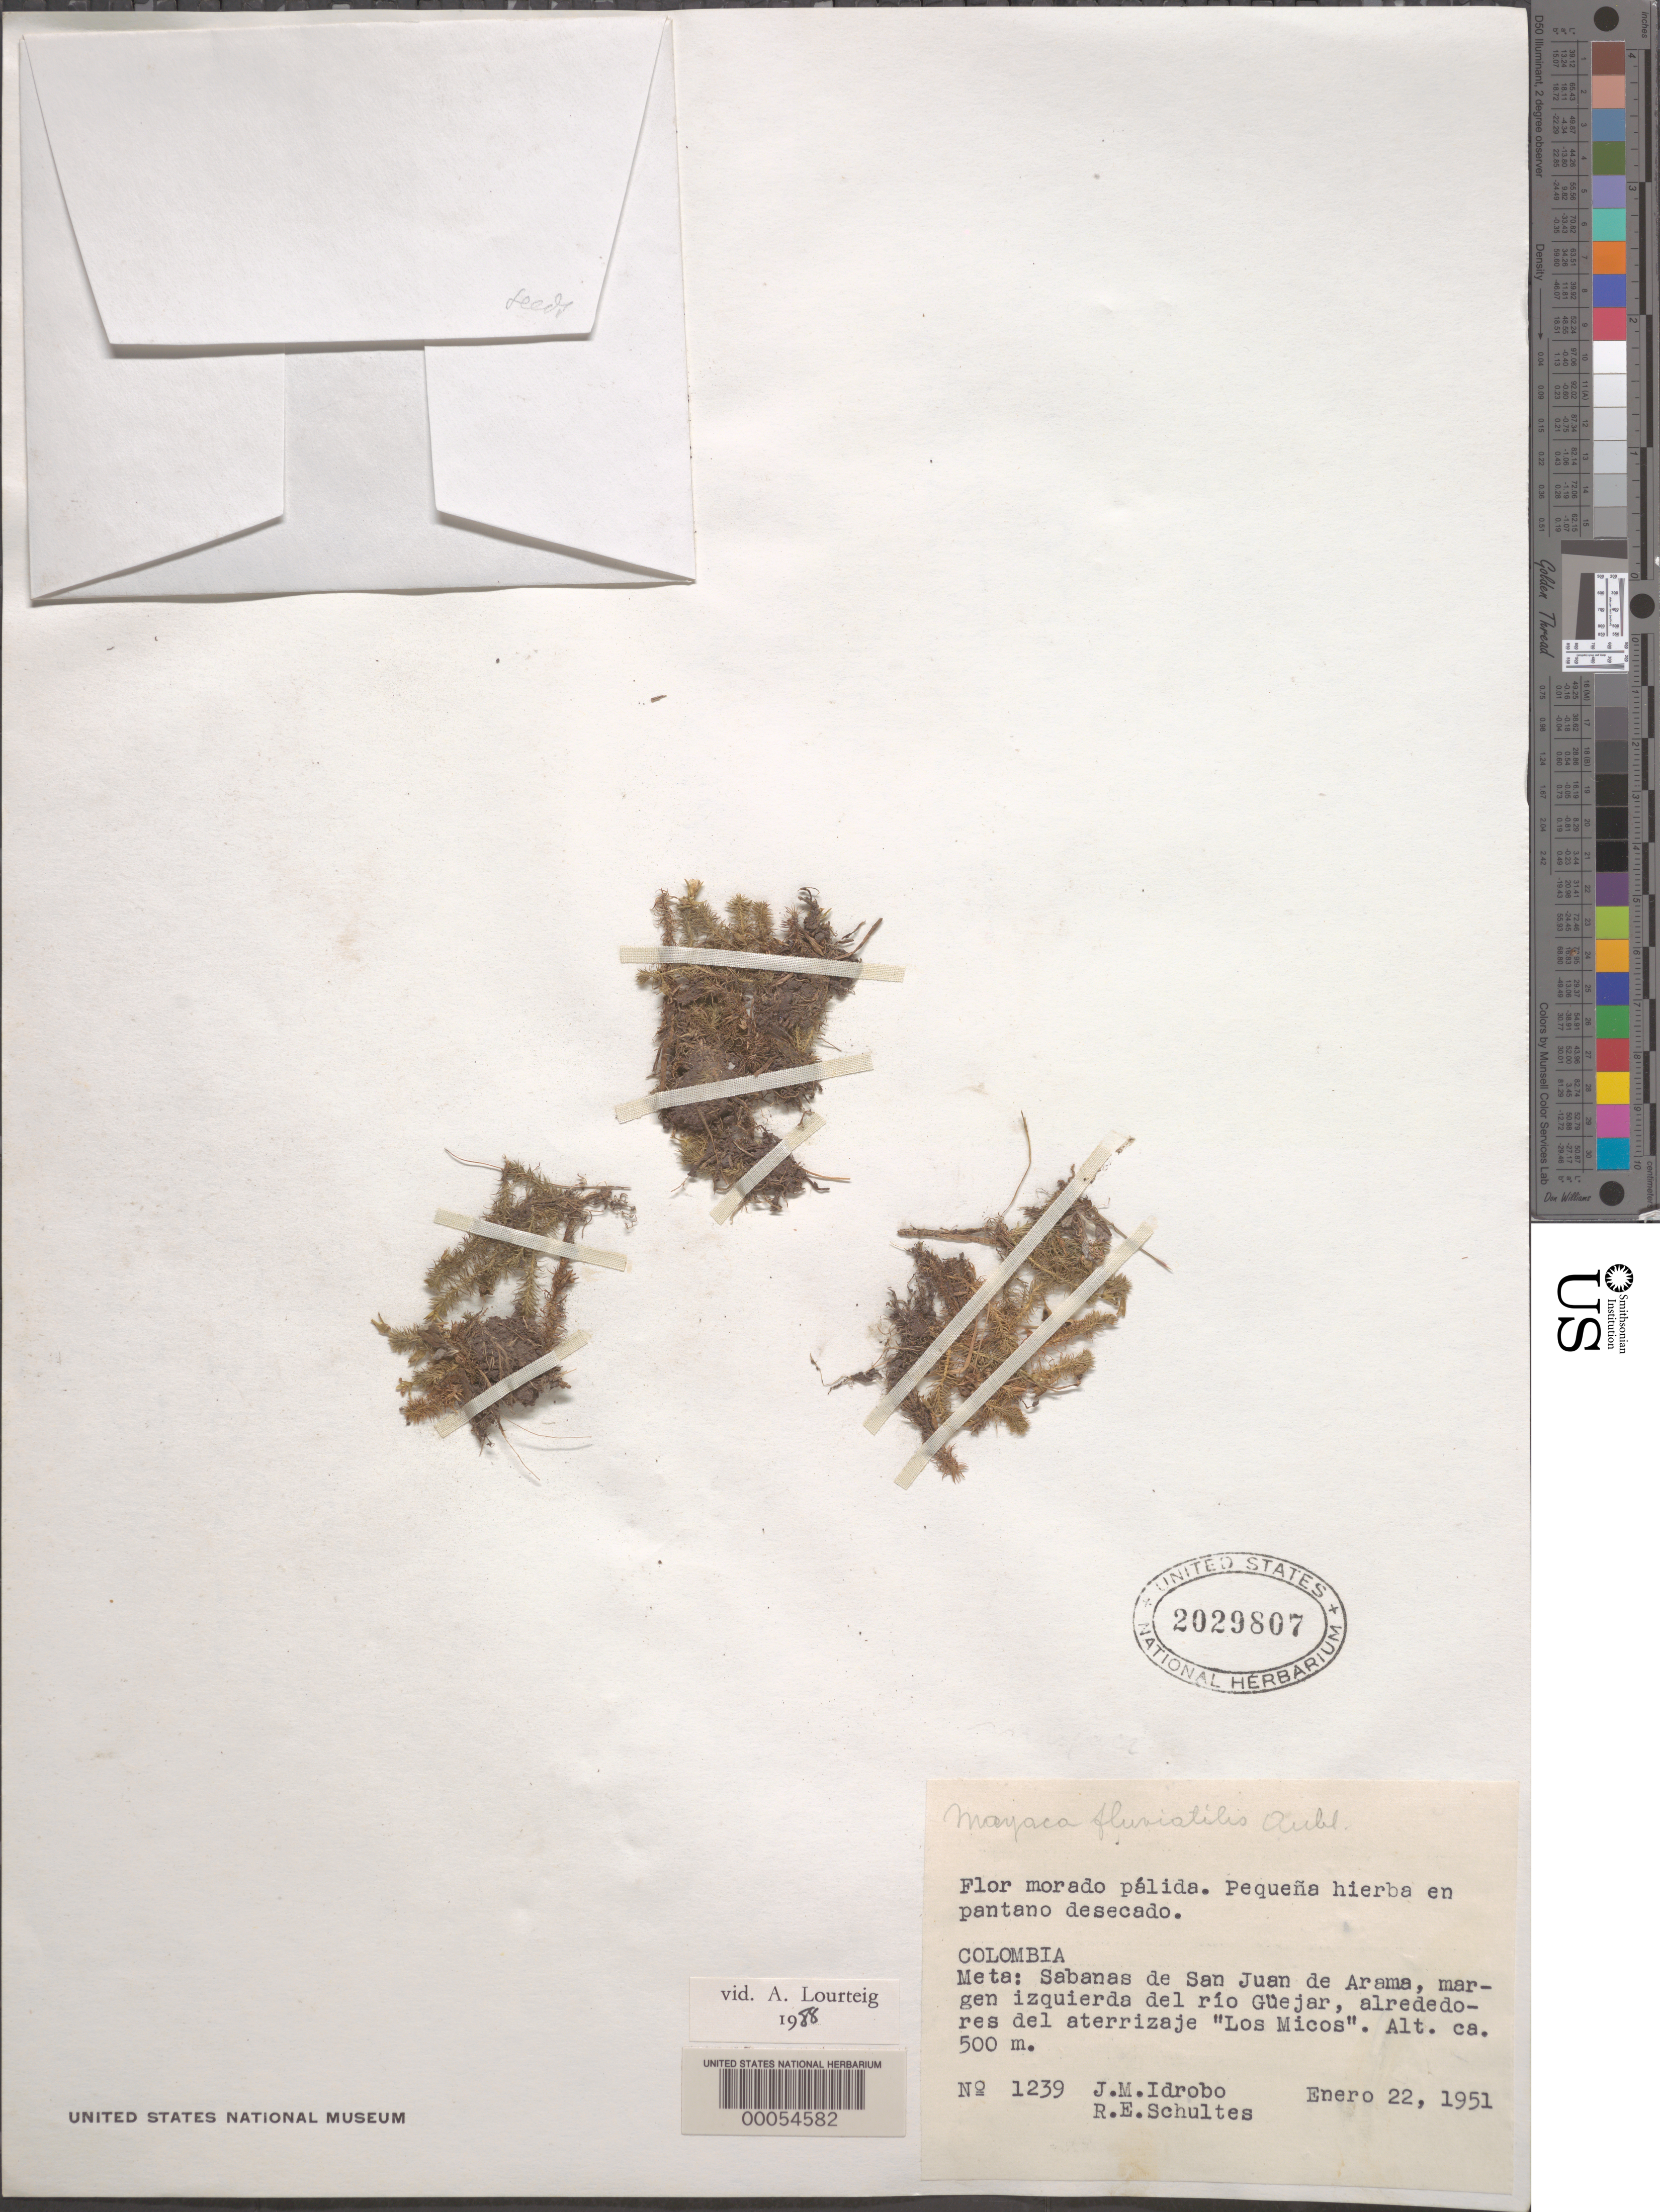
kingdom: Plantae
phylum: Tracheophyta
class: Liliopsida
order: Poales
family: Mayacaceae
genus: Mayaca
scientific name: Mayaca fluviatilis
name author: Aubl.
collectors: J. M. Idrobo & R. E. Schultes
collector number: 1239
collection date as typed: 22 Jan 1951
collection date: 1951-01-22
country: Colombia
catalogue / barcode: US 2029807